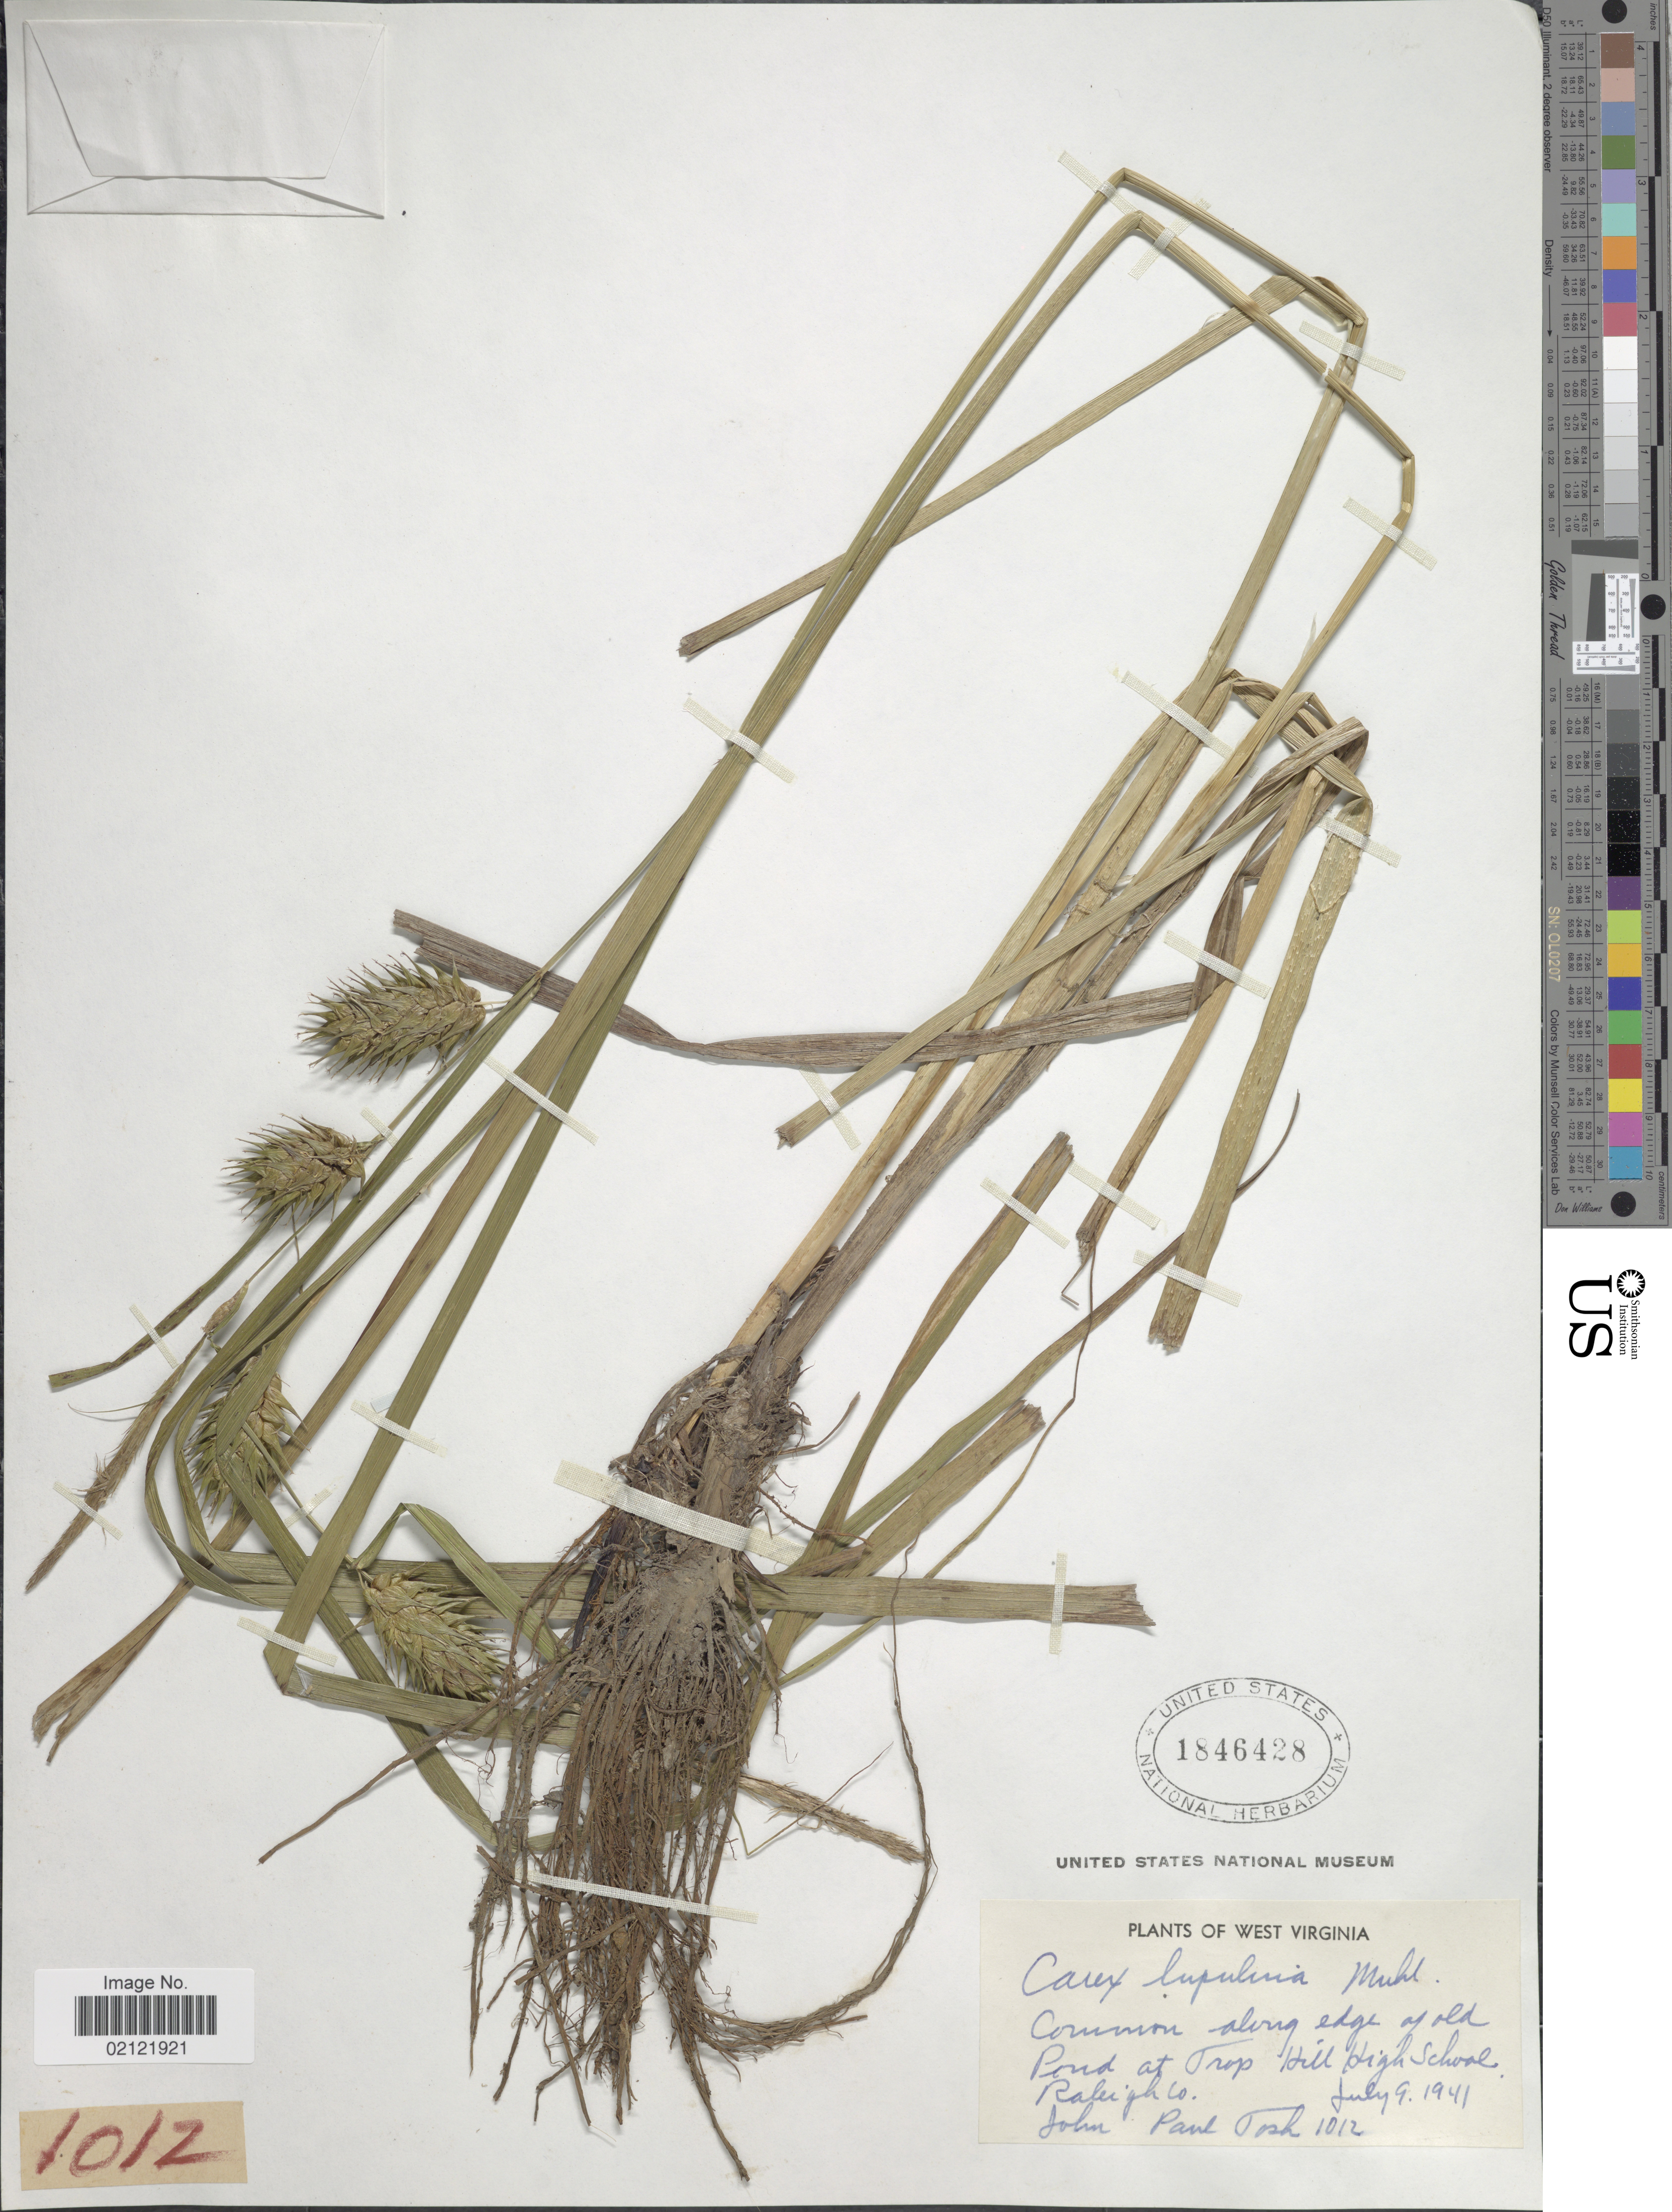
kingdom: Plantae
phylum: Tracheophyta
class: Liliopsida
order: Poales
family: Cyperaceae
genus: Carex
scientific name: Carex lupulina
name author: Muhl. ex Willd.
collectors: J. Tosh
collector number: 1012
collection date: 1941-07-09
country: United States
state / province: West Virginia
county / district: Raleigh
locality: Along edge of old Pond at Trop Hill High School, Raleigh Co.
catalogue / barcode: US 1846428